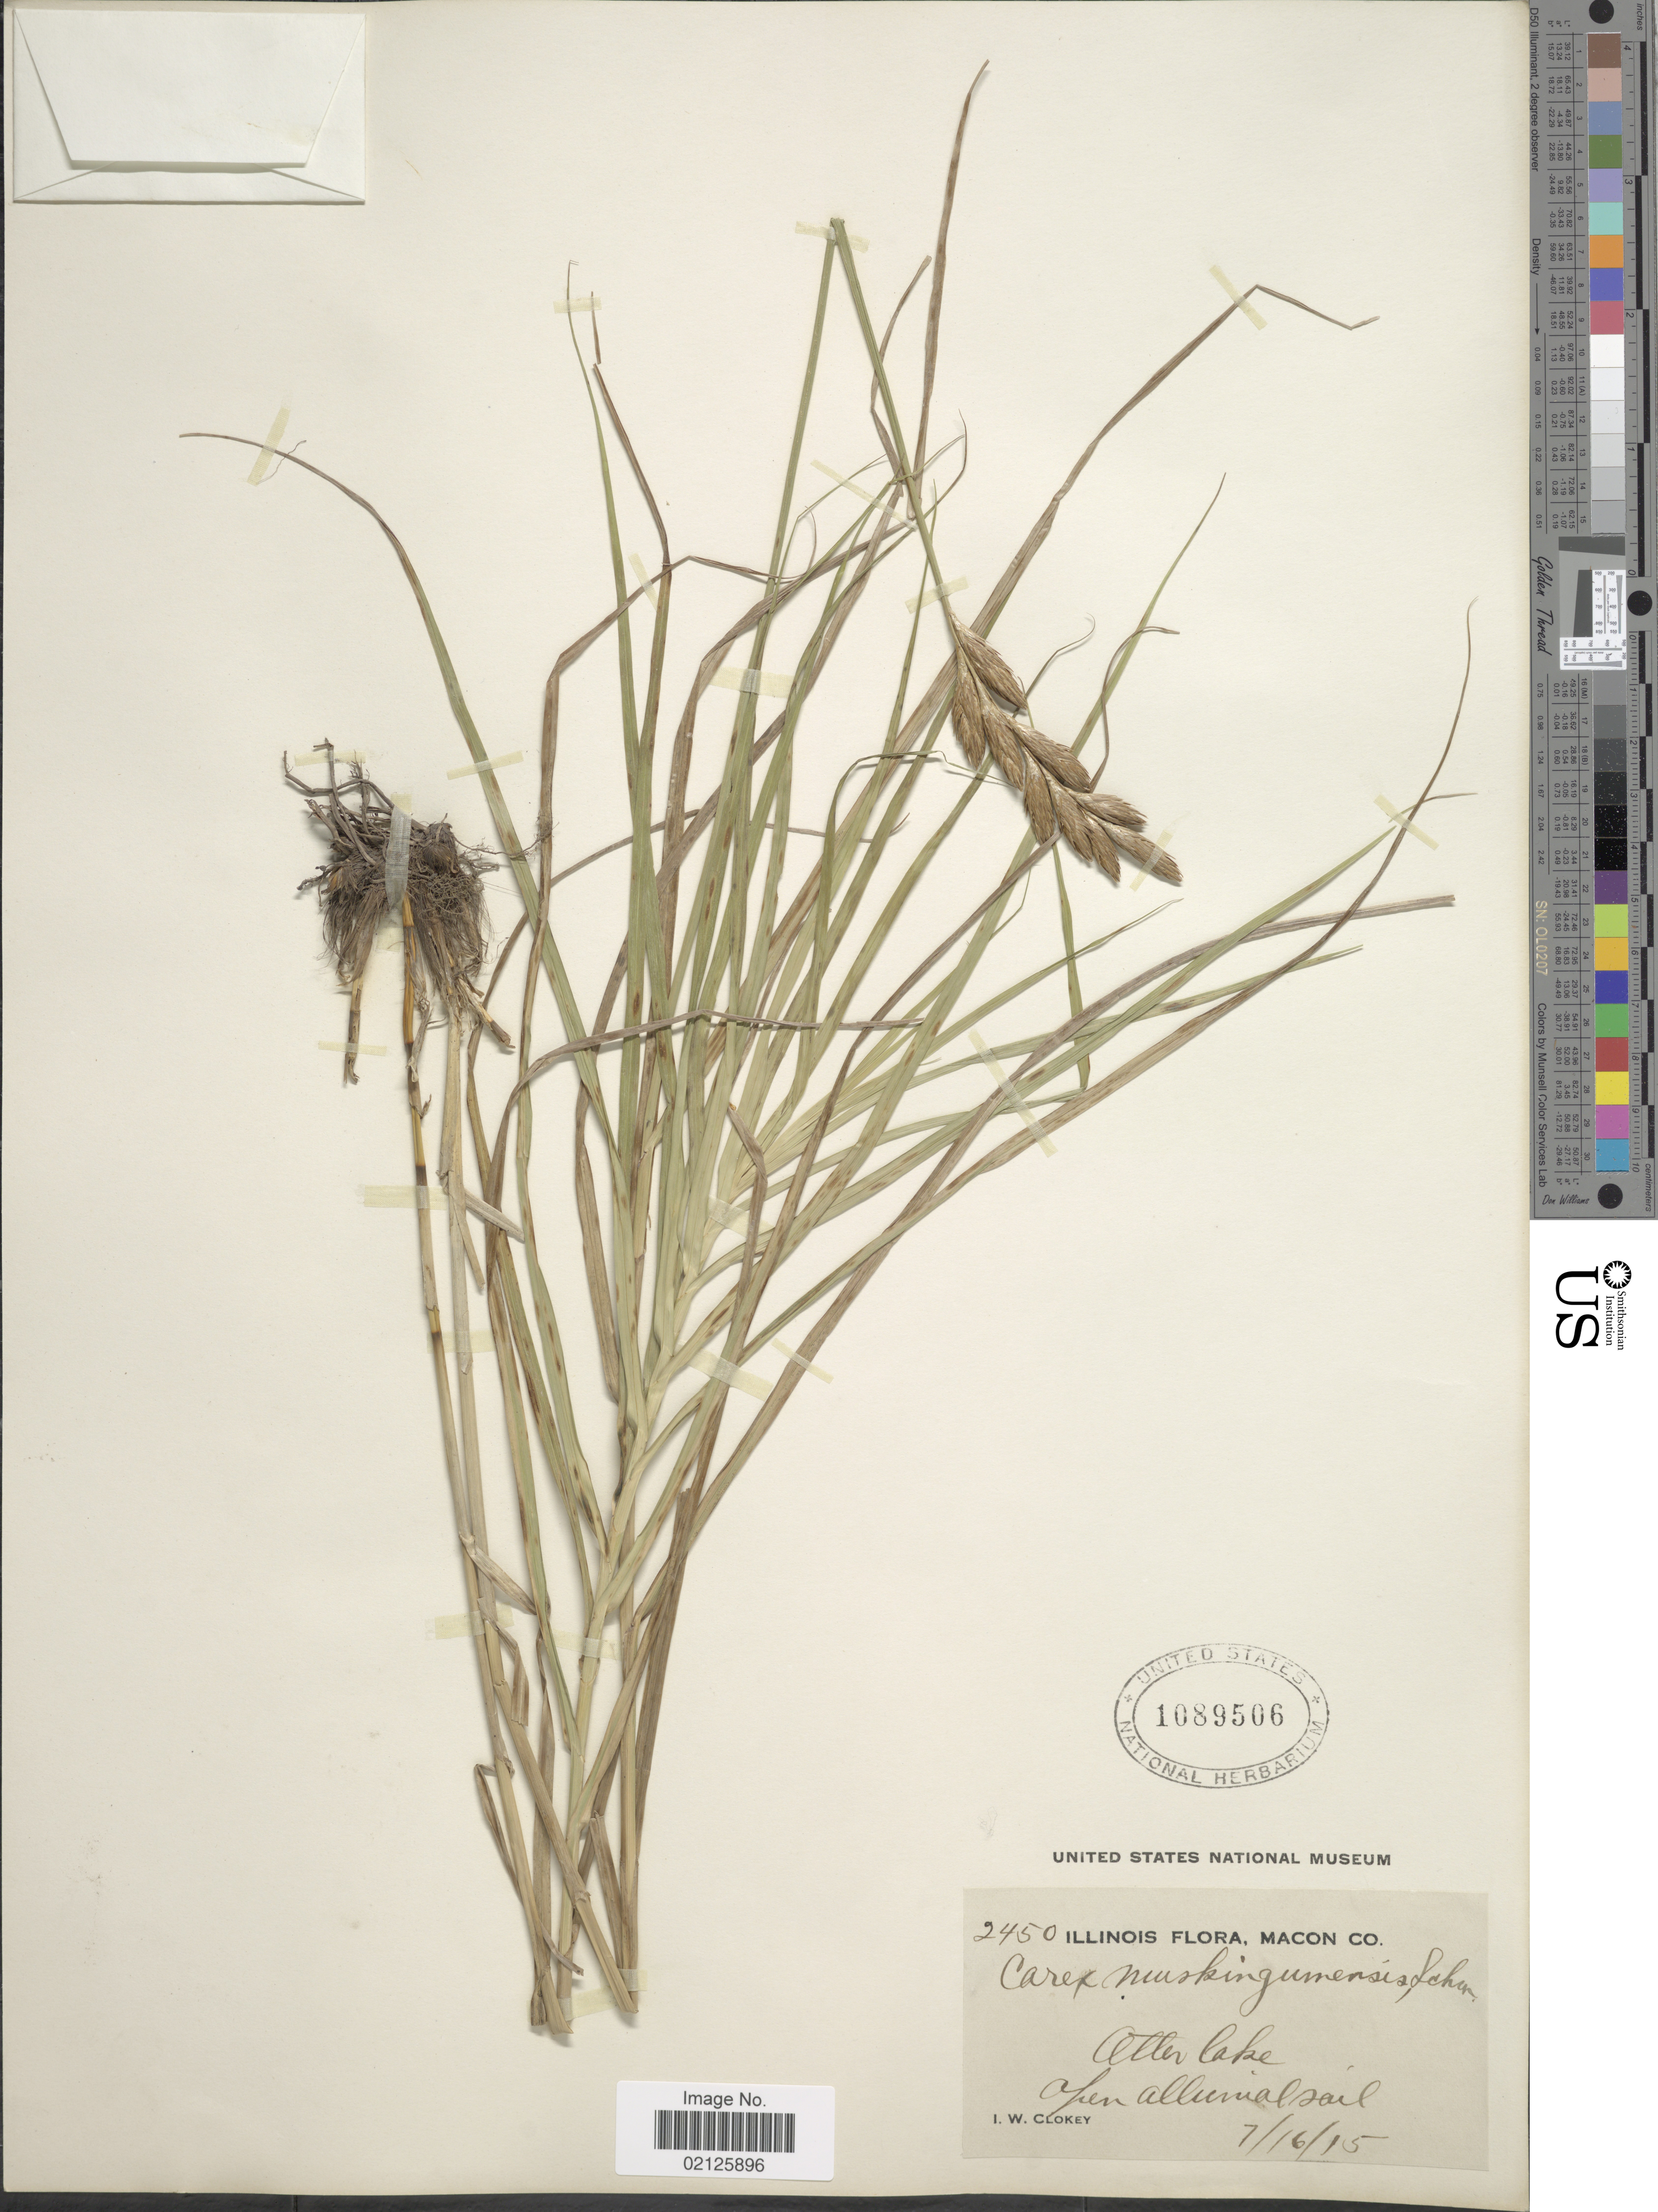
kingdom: Plantae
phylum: Tracheophyta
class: Liliopsida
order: Poales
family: Cyperaceae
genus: Carex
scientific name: Carex muskingumensis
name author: Schwein.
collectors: I. W. Clokey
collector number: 2450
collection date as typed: Transcribed d/m/y: 16/7/15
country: United States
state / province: Illinois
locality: Macon Co, Otter lake, open alluvial soil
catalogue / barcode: US 1089506